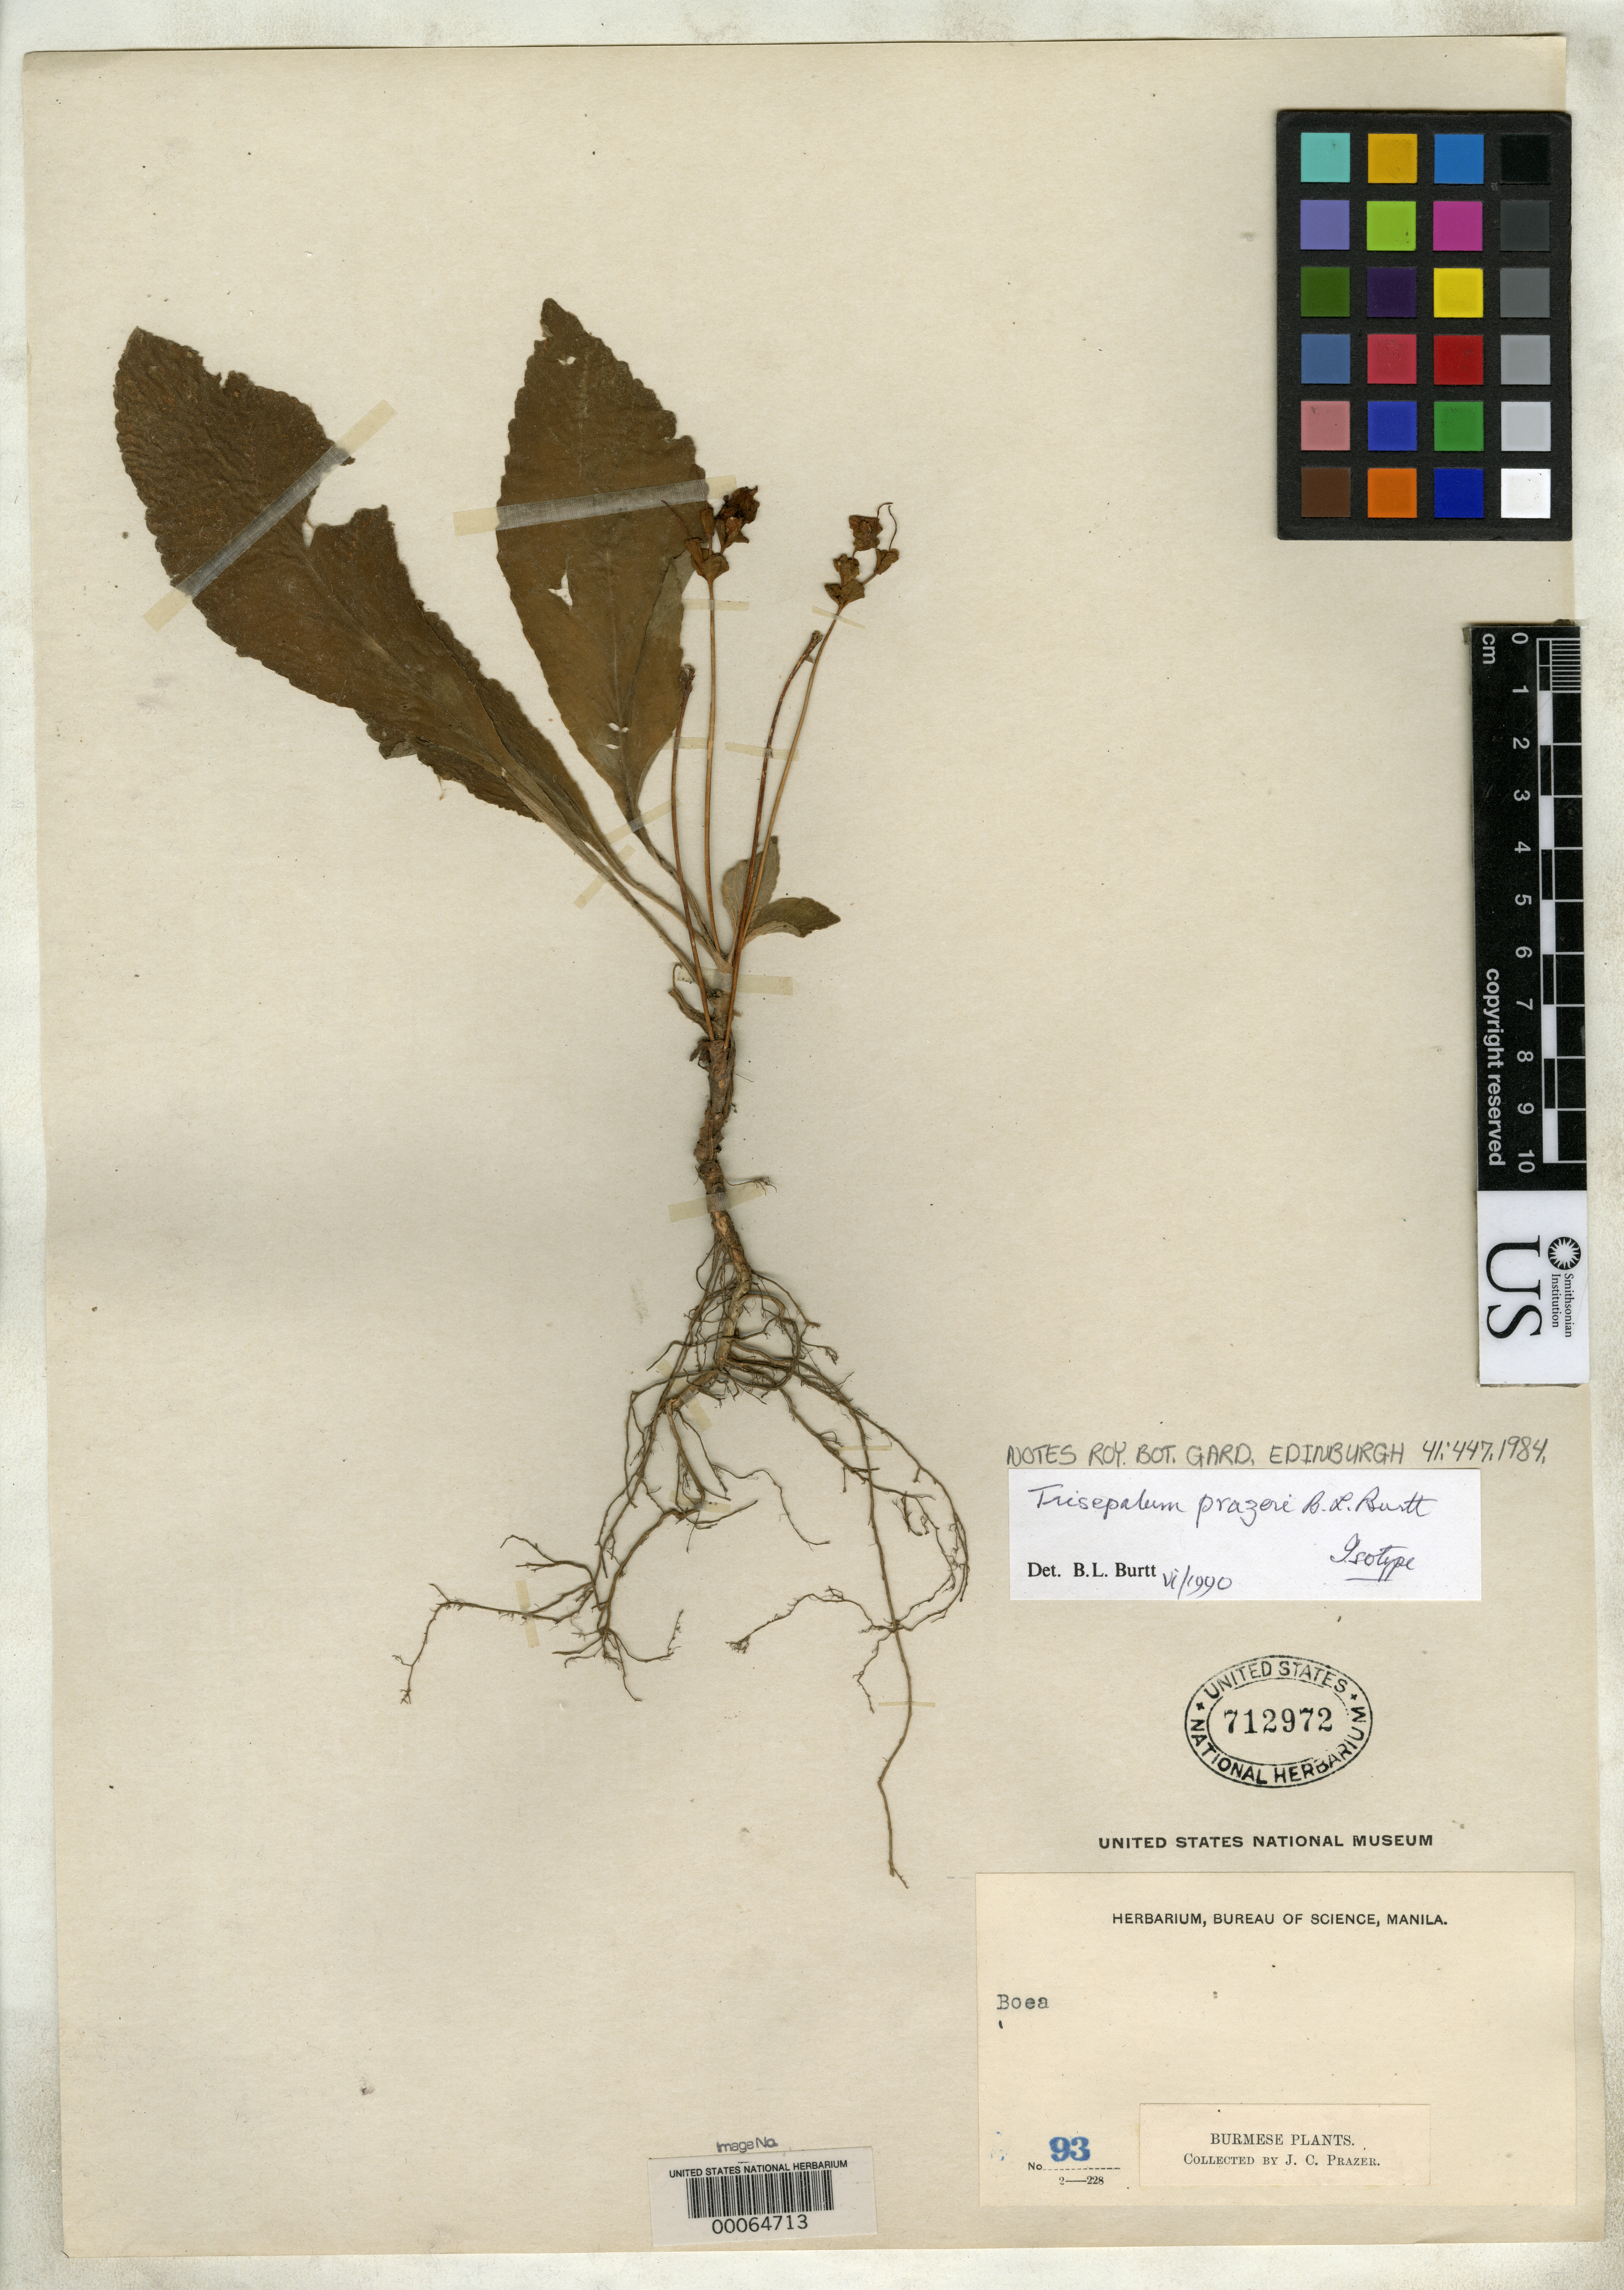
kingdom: Plantae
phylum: Tracheophyta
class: Magnoliopsida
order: Lamiales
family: Gesneriaceae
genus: Trisepalum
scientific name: Trisepalum prazeri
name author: B.L. Burtt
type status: Isotype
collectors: J. Prazer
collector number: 93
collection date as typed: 05 Jun 1894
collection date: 1894-06-05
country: Myanmar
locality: Kalay hills adjoining N & S Chin Hills.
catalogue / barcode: US 712972